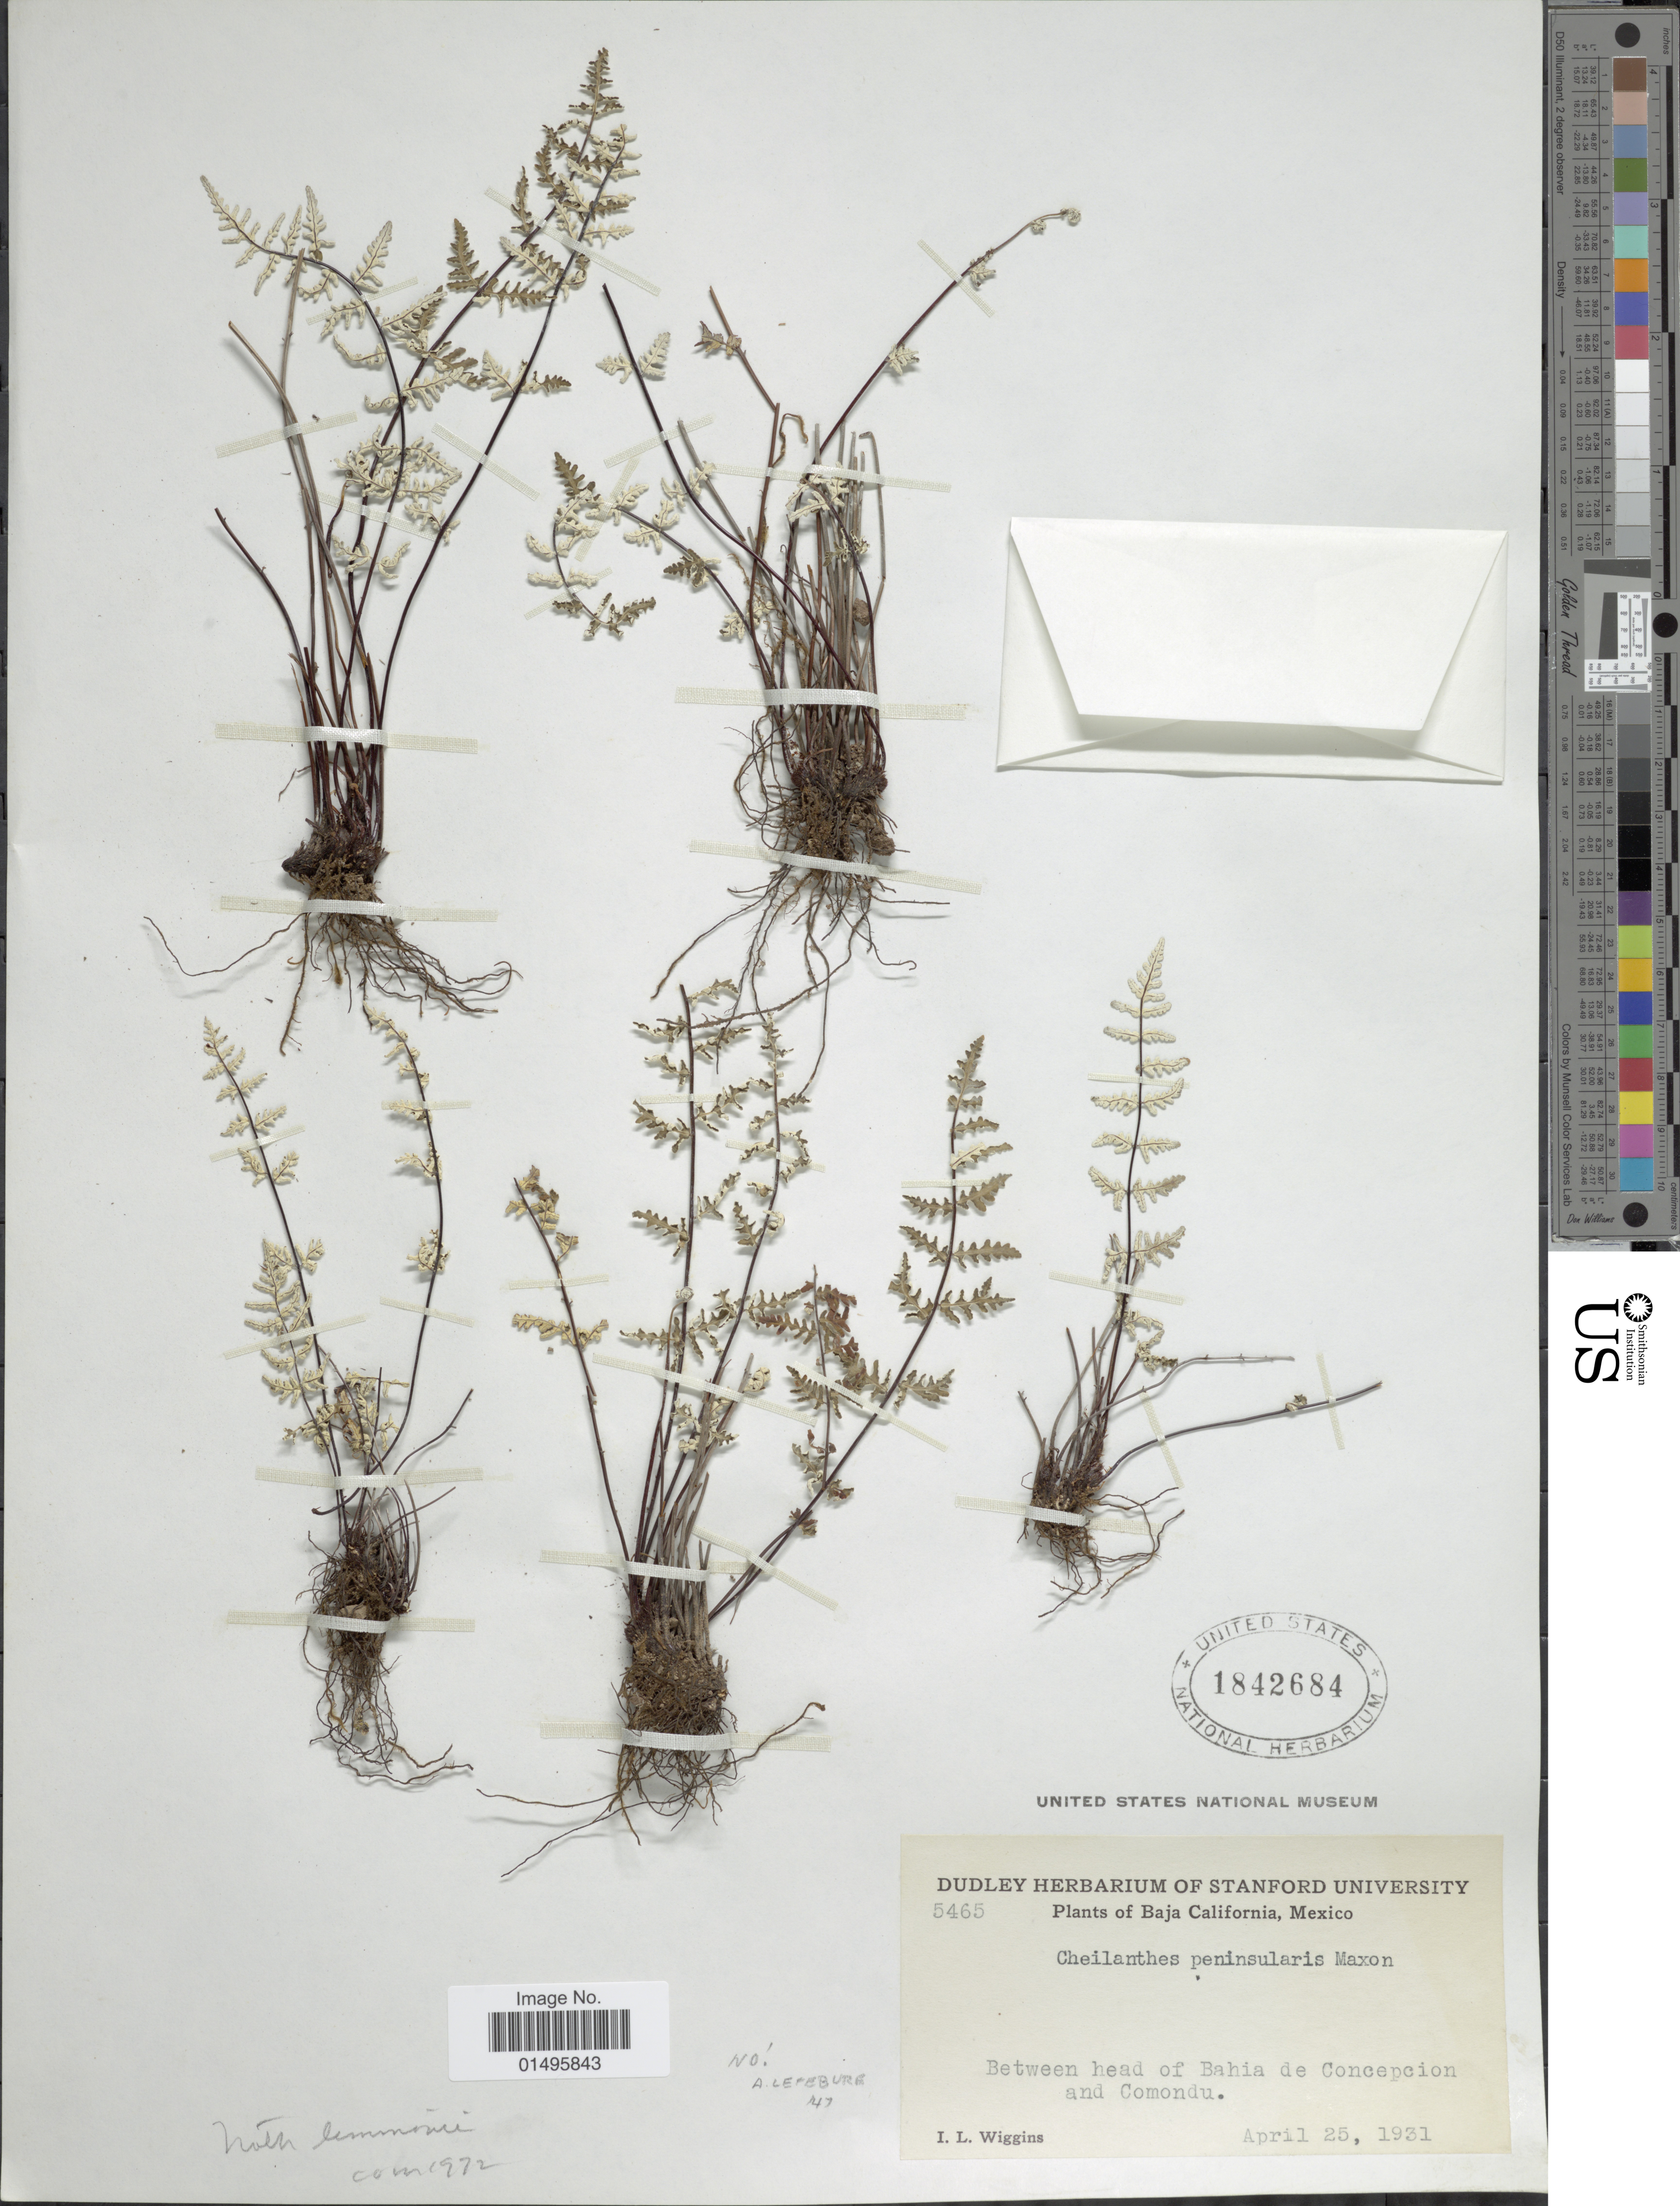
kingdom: Plantae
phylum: Tracheophyta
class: Polypodiopsida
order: Polypodiales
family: Pteridaceae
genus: Notholaena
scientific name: Notholaena lemmonii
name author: D.C. Eaton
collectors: I. L. Wiggins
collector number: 5465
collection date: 1931-04-25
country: Mexico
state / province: Baja California Sur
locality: Mexico, Baja California, between head of Bahia de Concepcion and Comondu.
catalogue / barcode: US 1842684